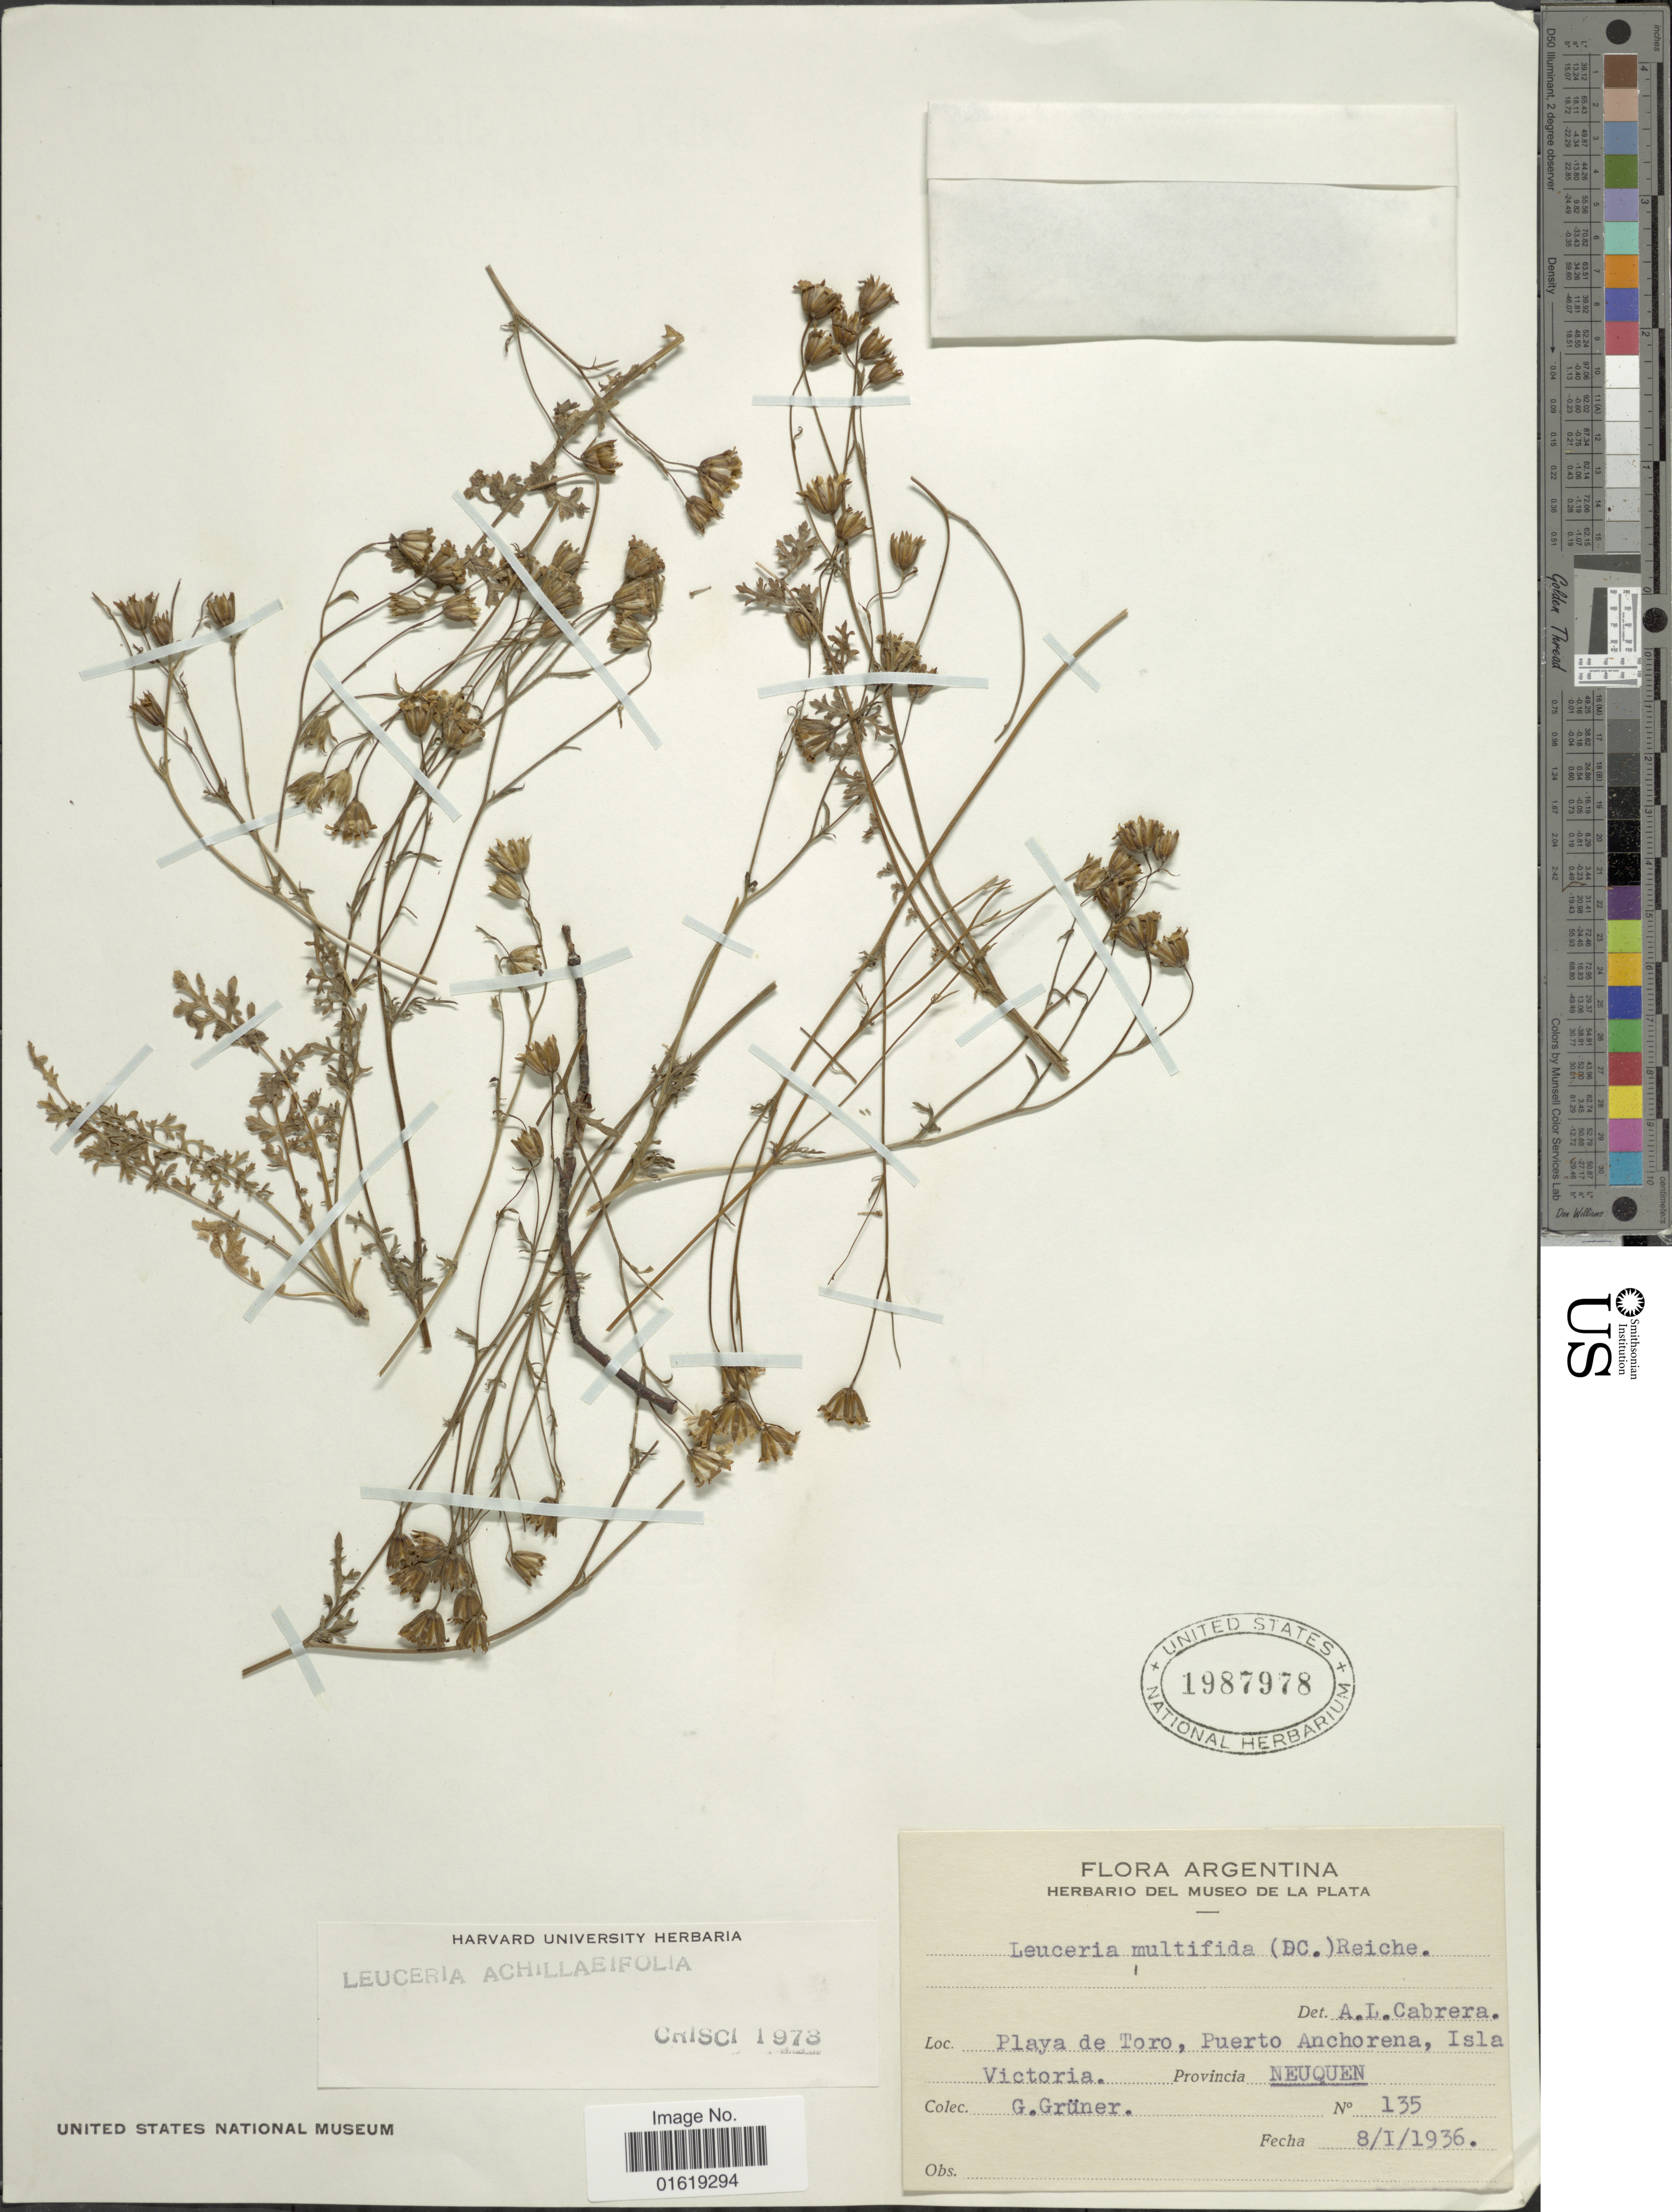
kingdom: Plantae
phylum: Tracheophyta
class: Magnoliopsida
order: Asterales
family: Asteraceae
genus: Leucheria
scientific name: Leucheria achillaeifolia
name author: Hook. & Arn.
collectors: G. Grüner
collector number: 135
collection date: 1936-01-08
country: Argentina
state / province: Neuquen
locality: Playa de Toro, Puerto Anchorena, Isla Victoria. Provincia Neuquen.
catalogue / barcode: US 1987978